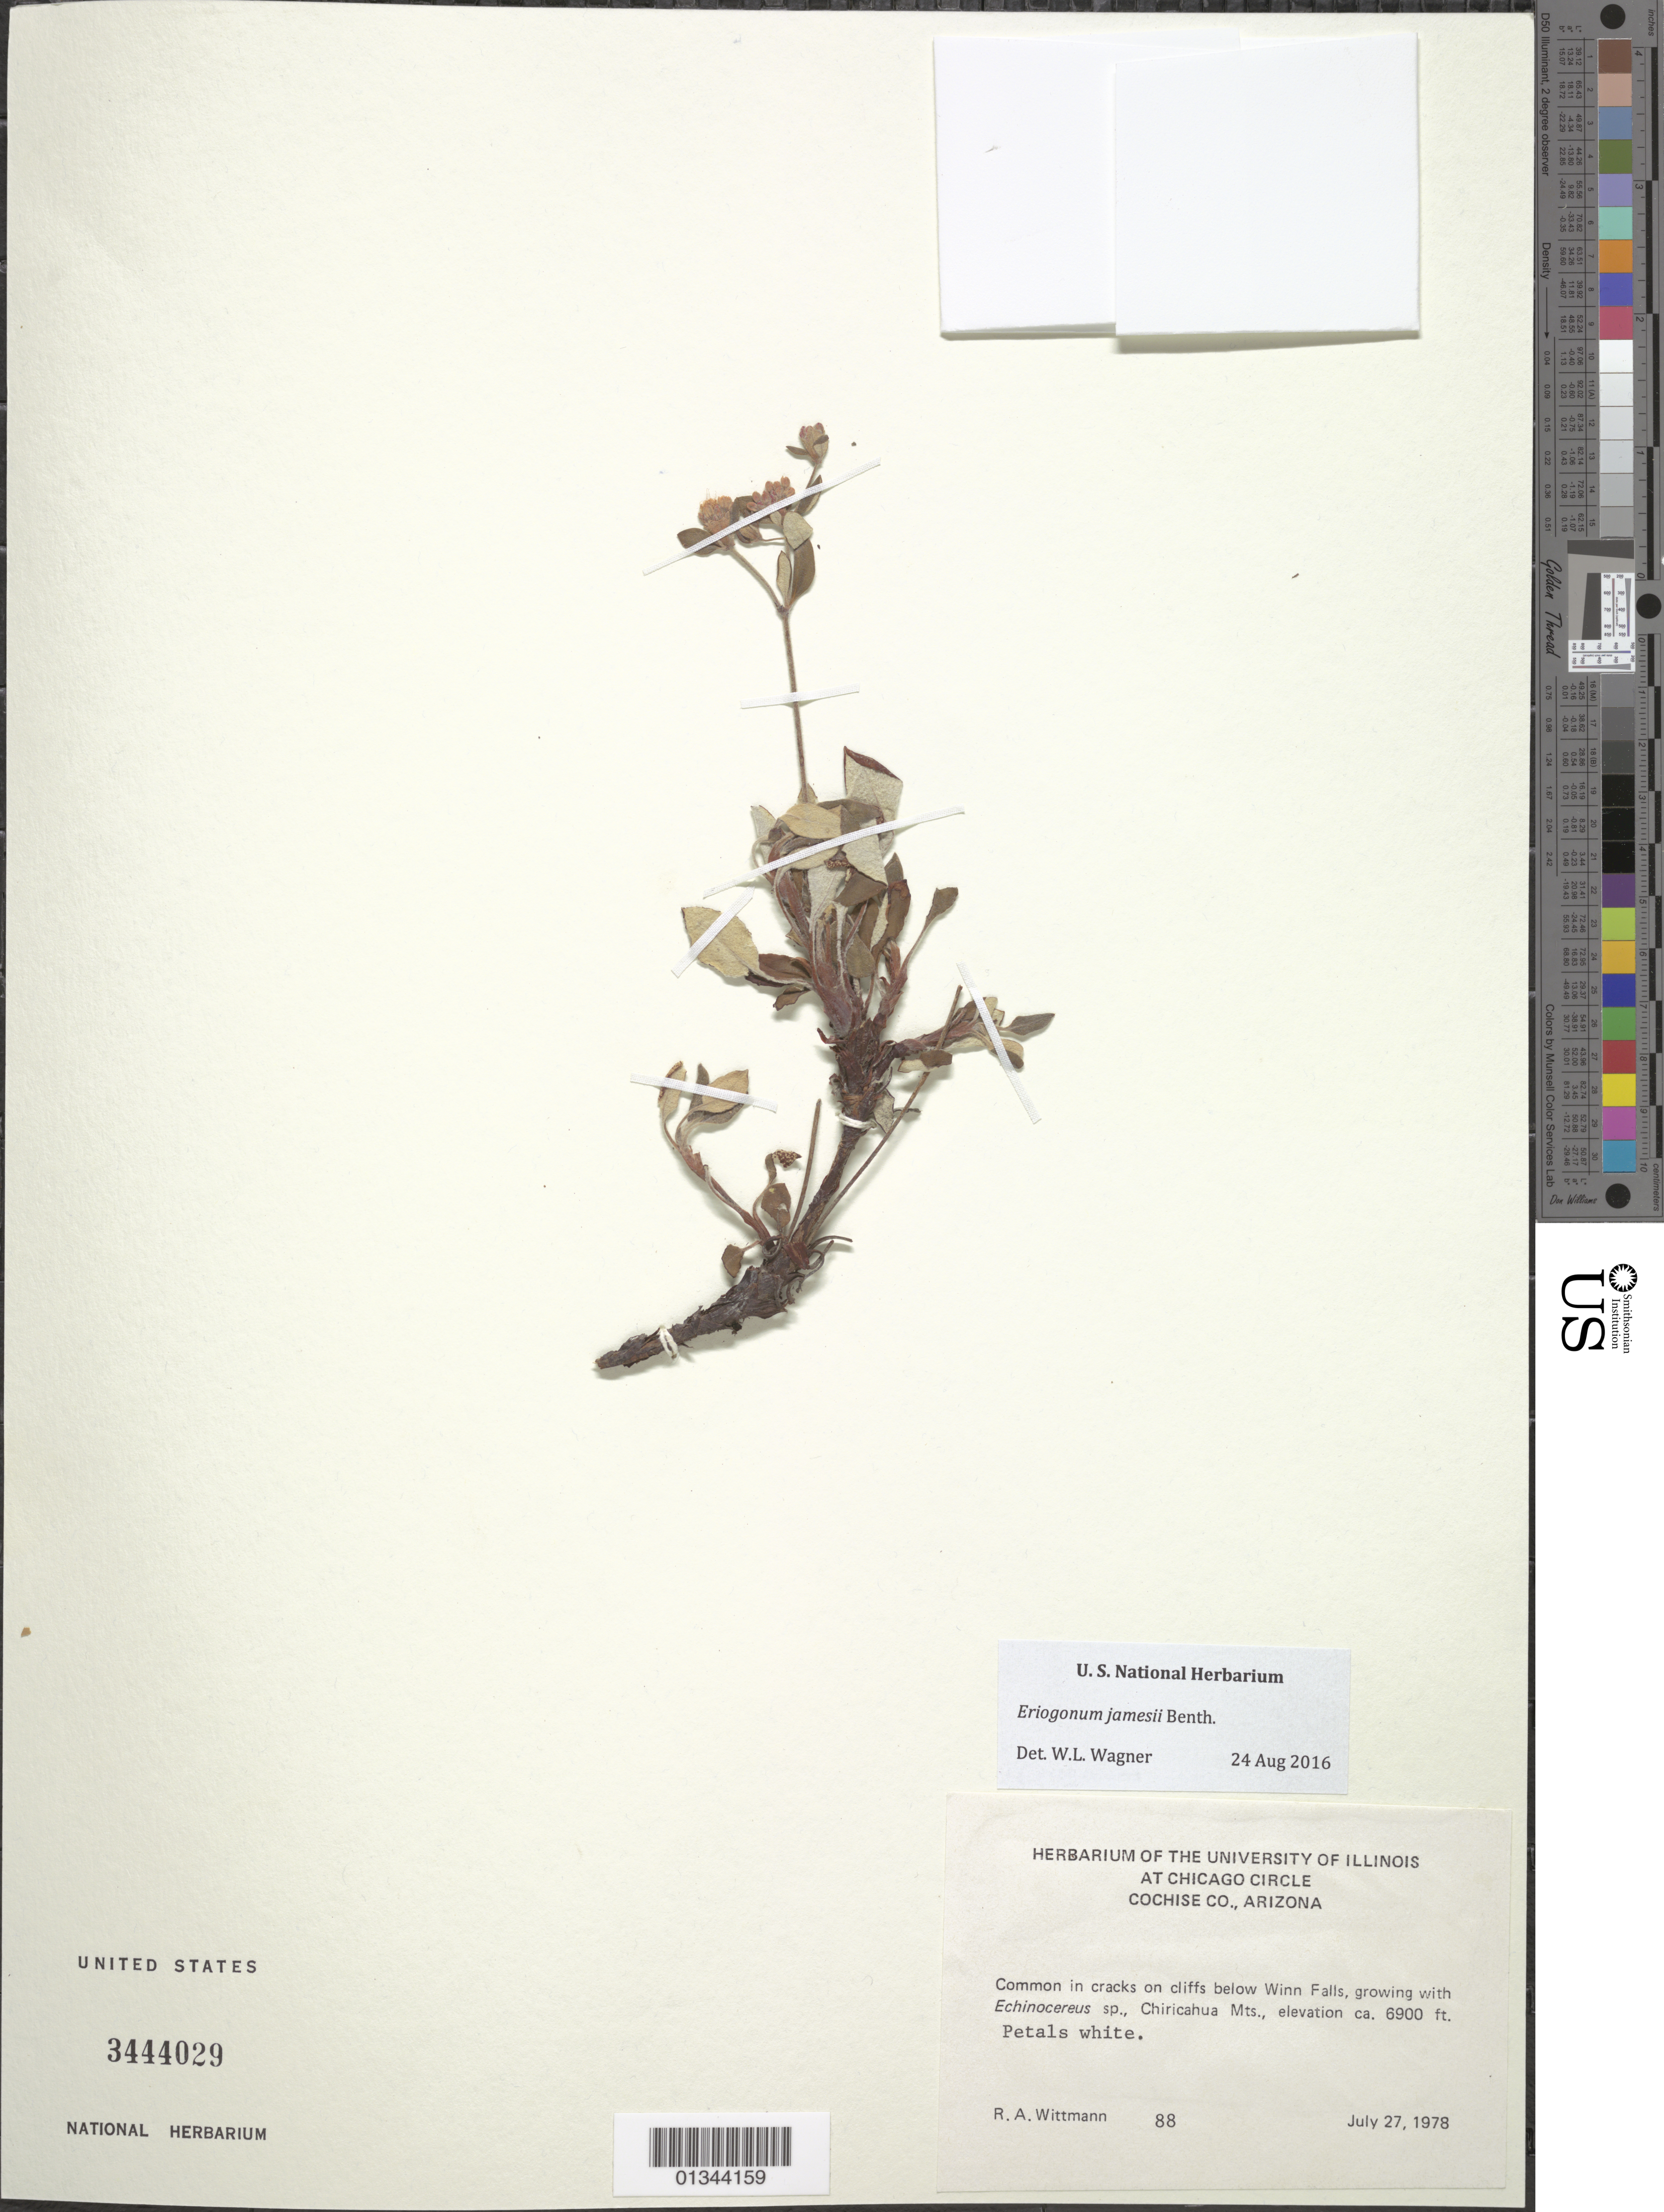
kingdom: Plantae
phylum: Tracheophyta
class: Magnoliopsida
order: Caryophyllales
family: Polygonaceae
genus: Eriogonum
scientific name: Eriogonum jamesii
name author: Benth.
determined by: Wagner, W. L., (BOT), Smithsonian Institution - National Museum of Natural History (UNITED STATES)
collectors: R. Wittmann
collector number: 88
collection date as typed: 27 Jul 1978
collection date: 1978-07-27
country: United States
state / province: Arizona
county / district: Cochise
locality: Chiricahua Mts., on cliffs of Winn Falls.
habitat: Common in cracks on cliffs.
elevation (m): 2195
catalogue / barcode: US 3444029